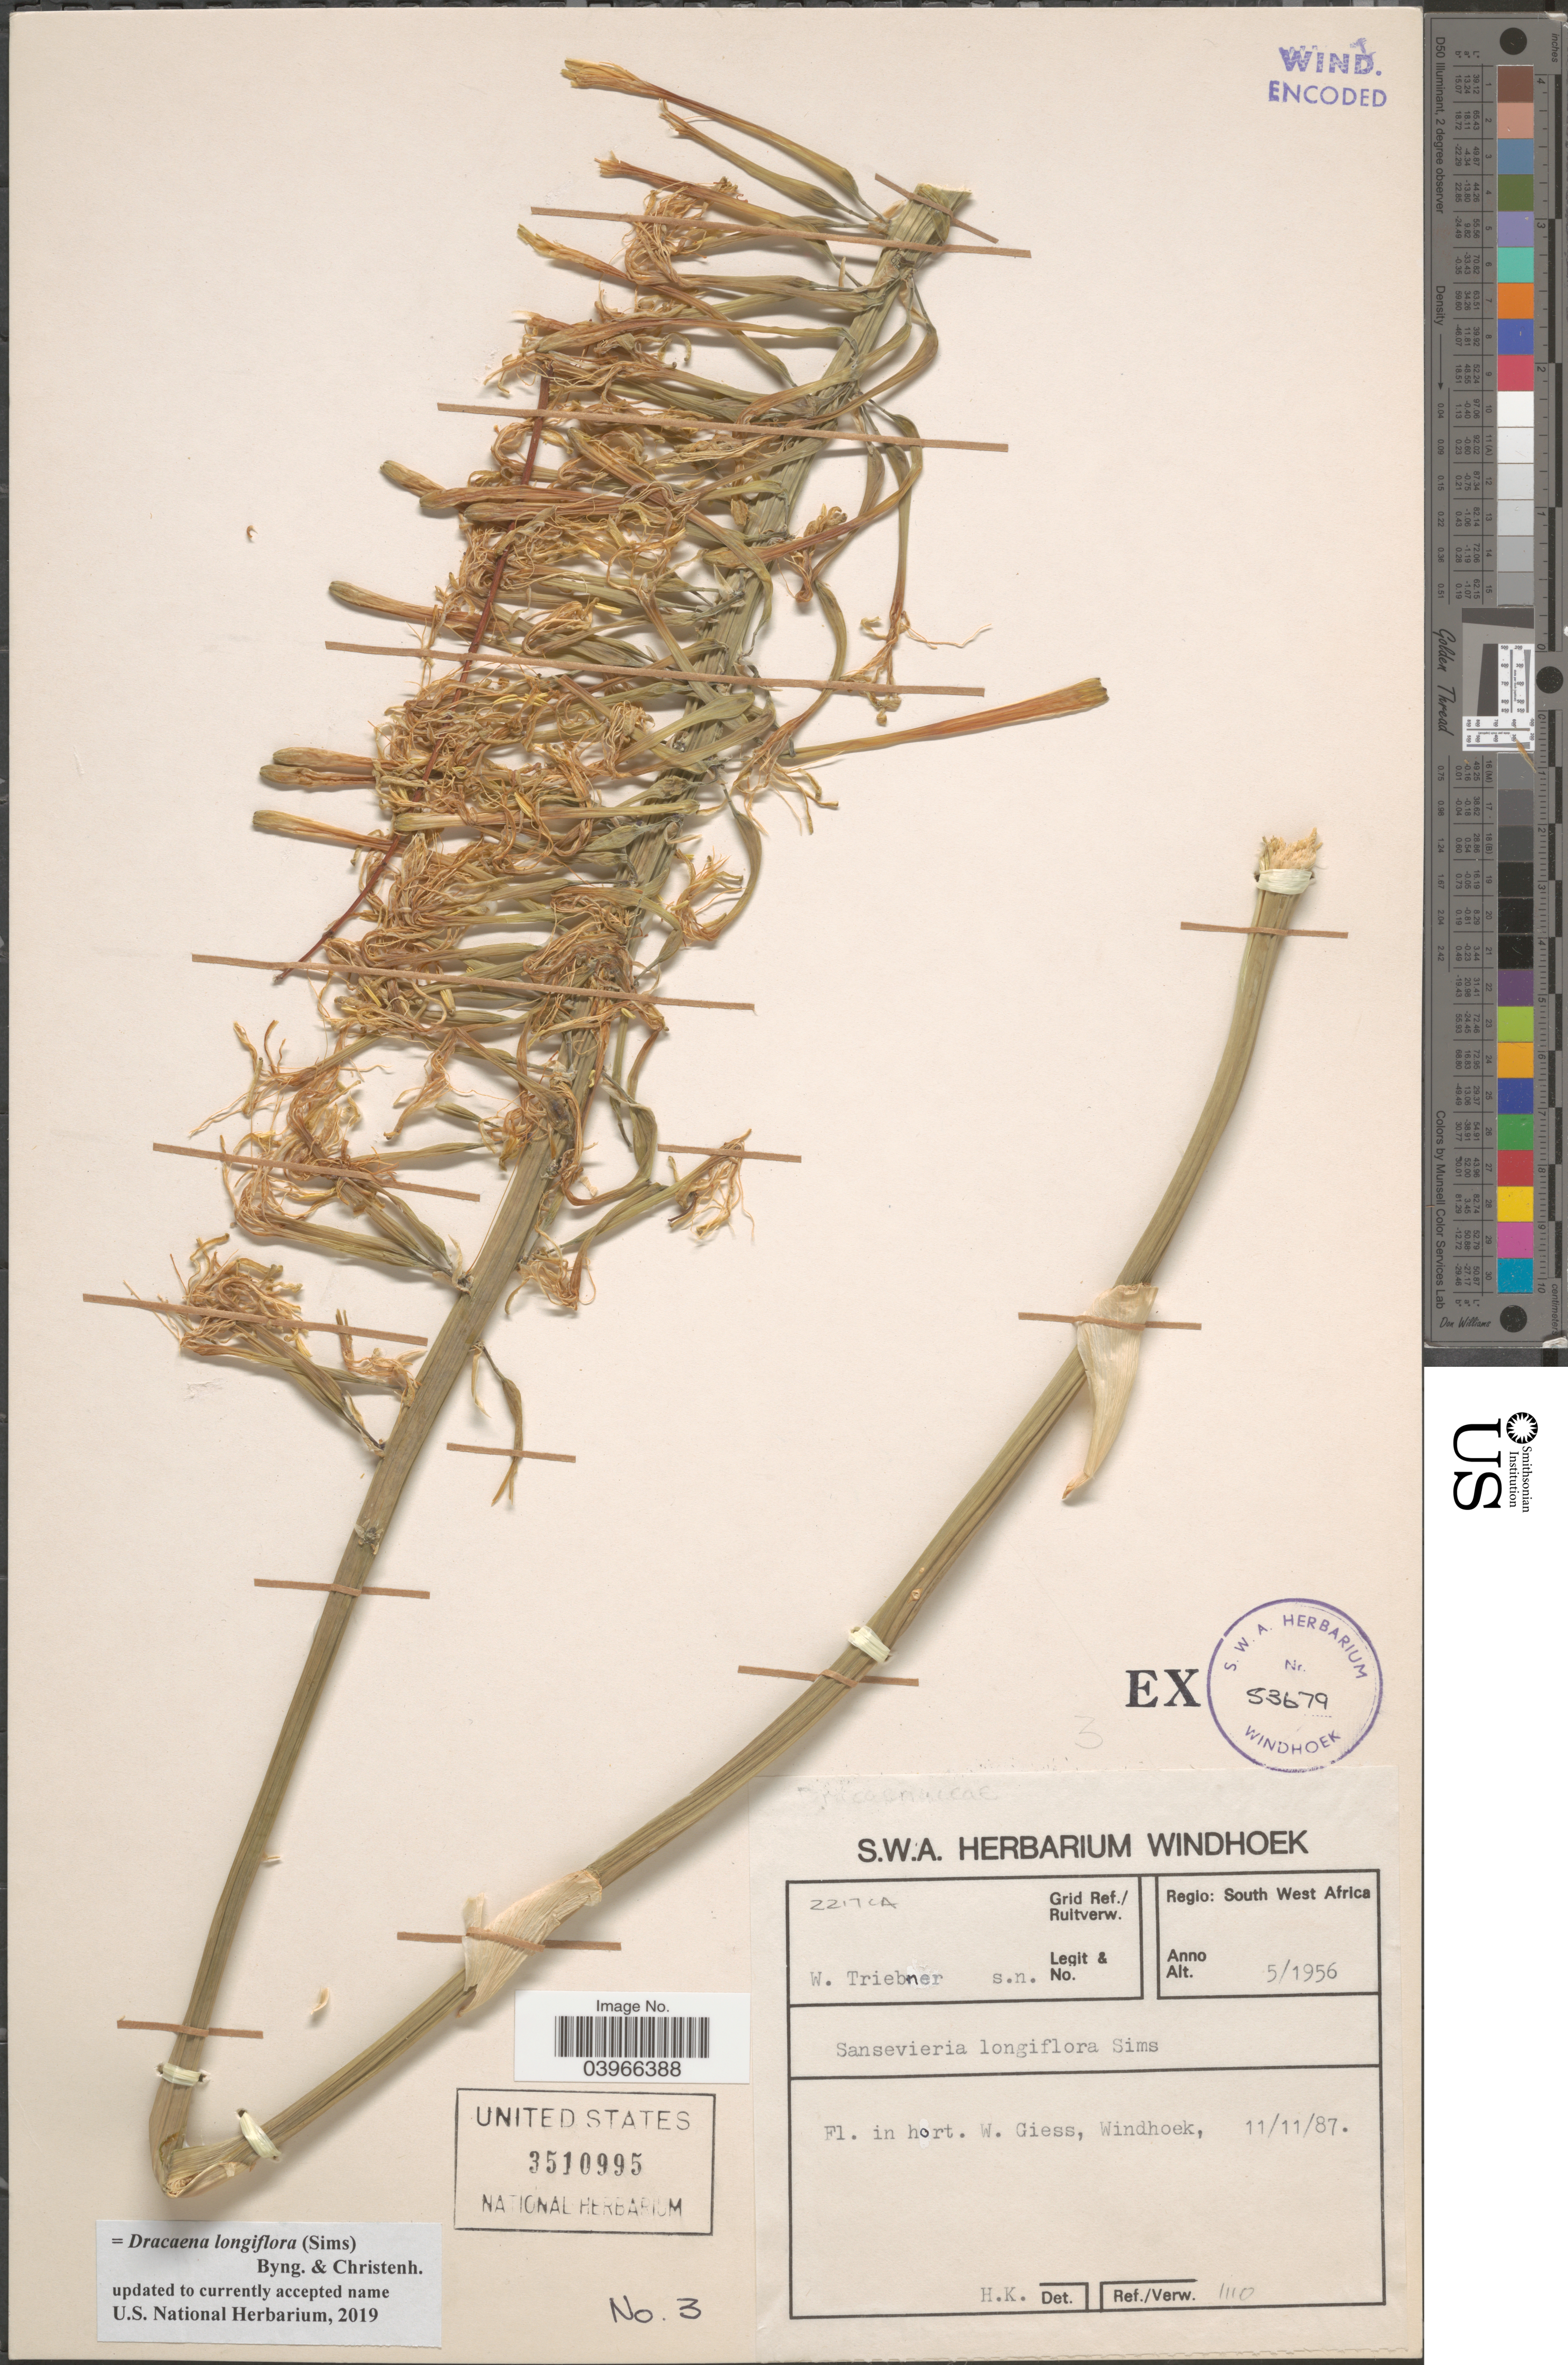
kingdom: Plantae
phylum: Tracheophyta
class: Liliopsida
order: Asparagales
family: Asparagaceae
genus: Dracaena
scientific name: Dracaena longiflora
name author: (Sims) Byng & Christenh.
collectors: W. Triebner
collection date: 1956-05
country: Namibia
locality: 2217CA Grid Ref./Ruitverw. Regio South West Africa. In hort. W. Giess, Windhoek.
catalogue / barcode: US 3510995